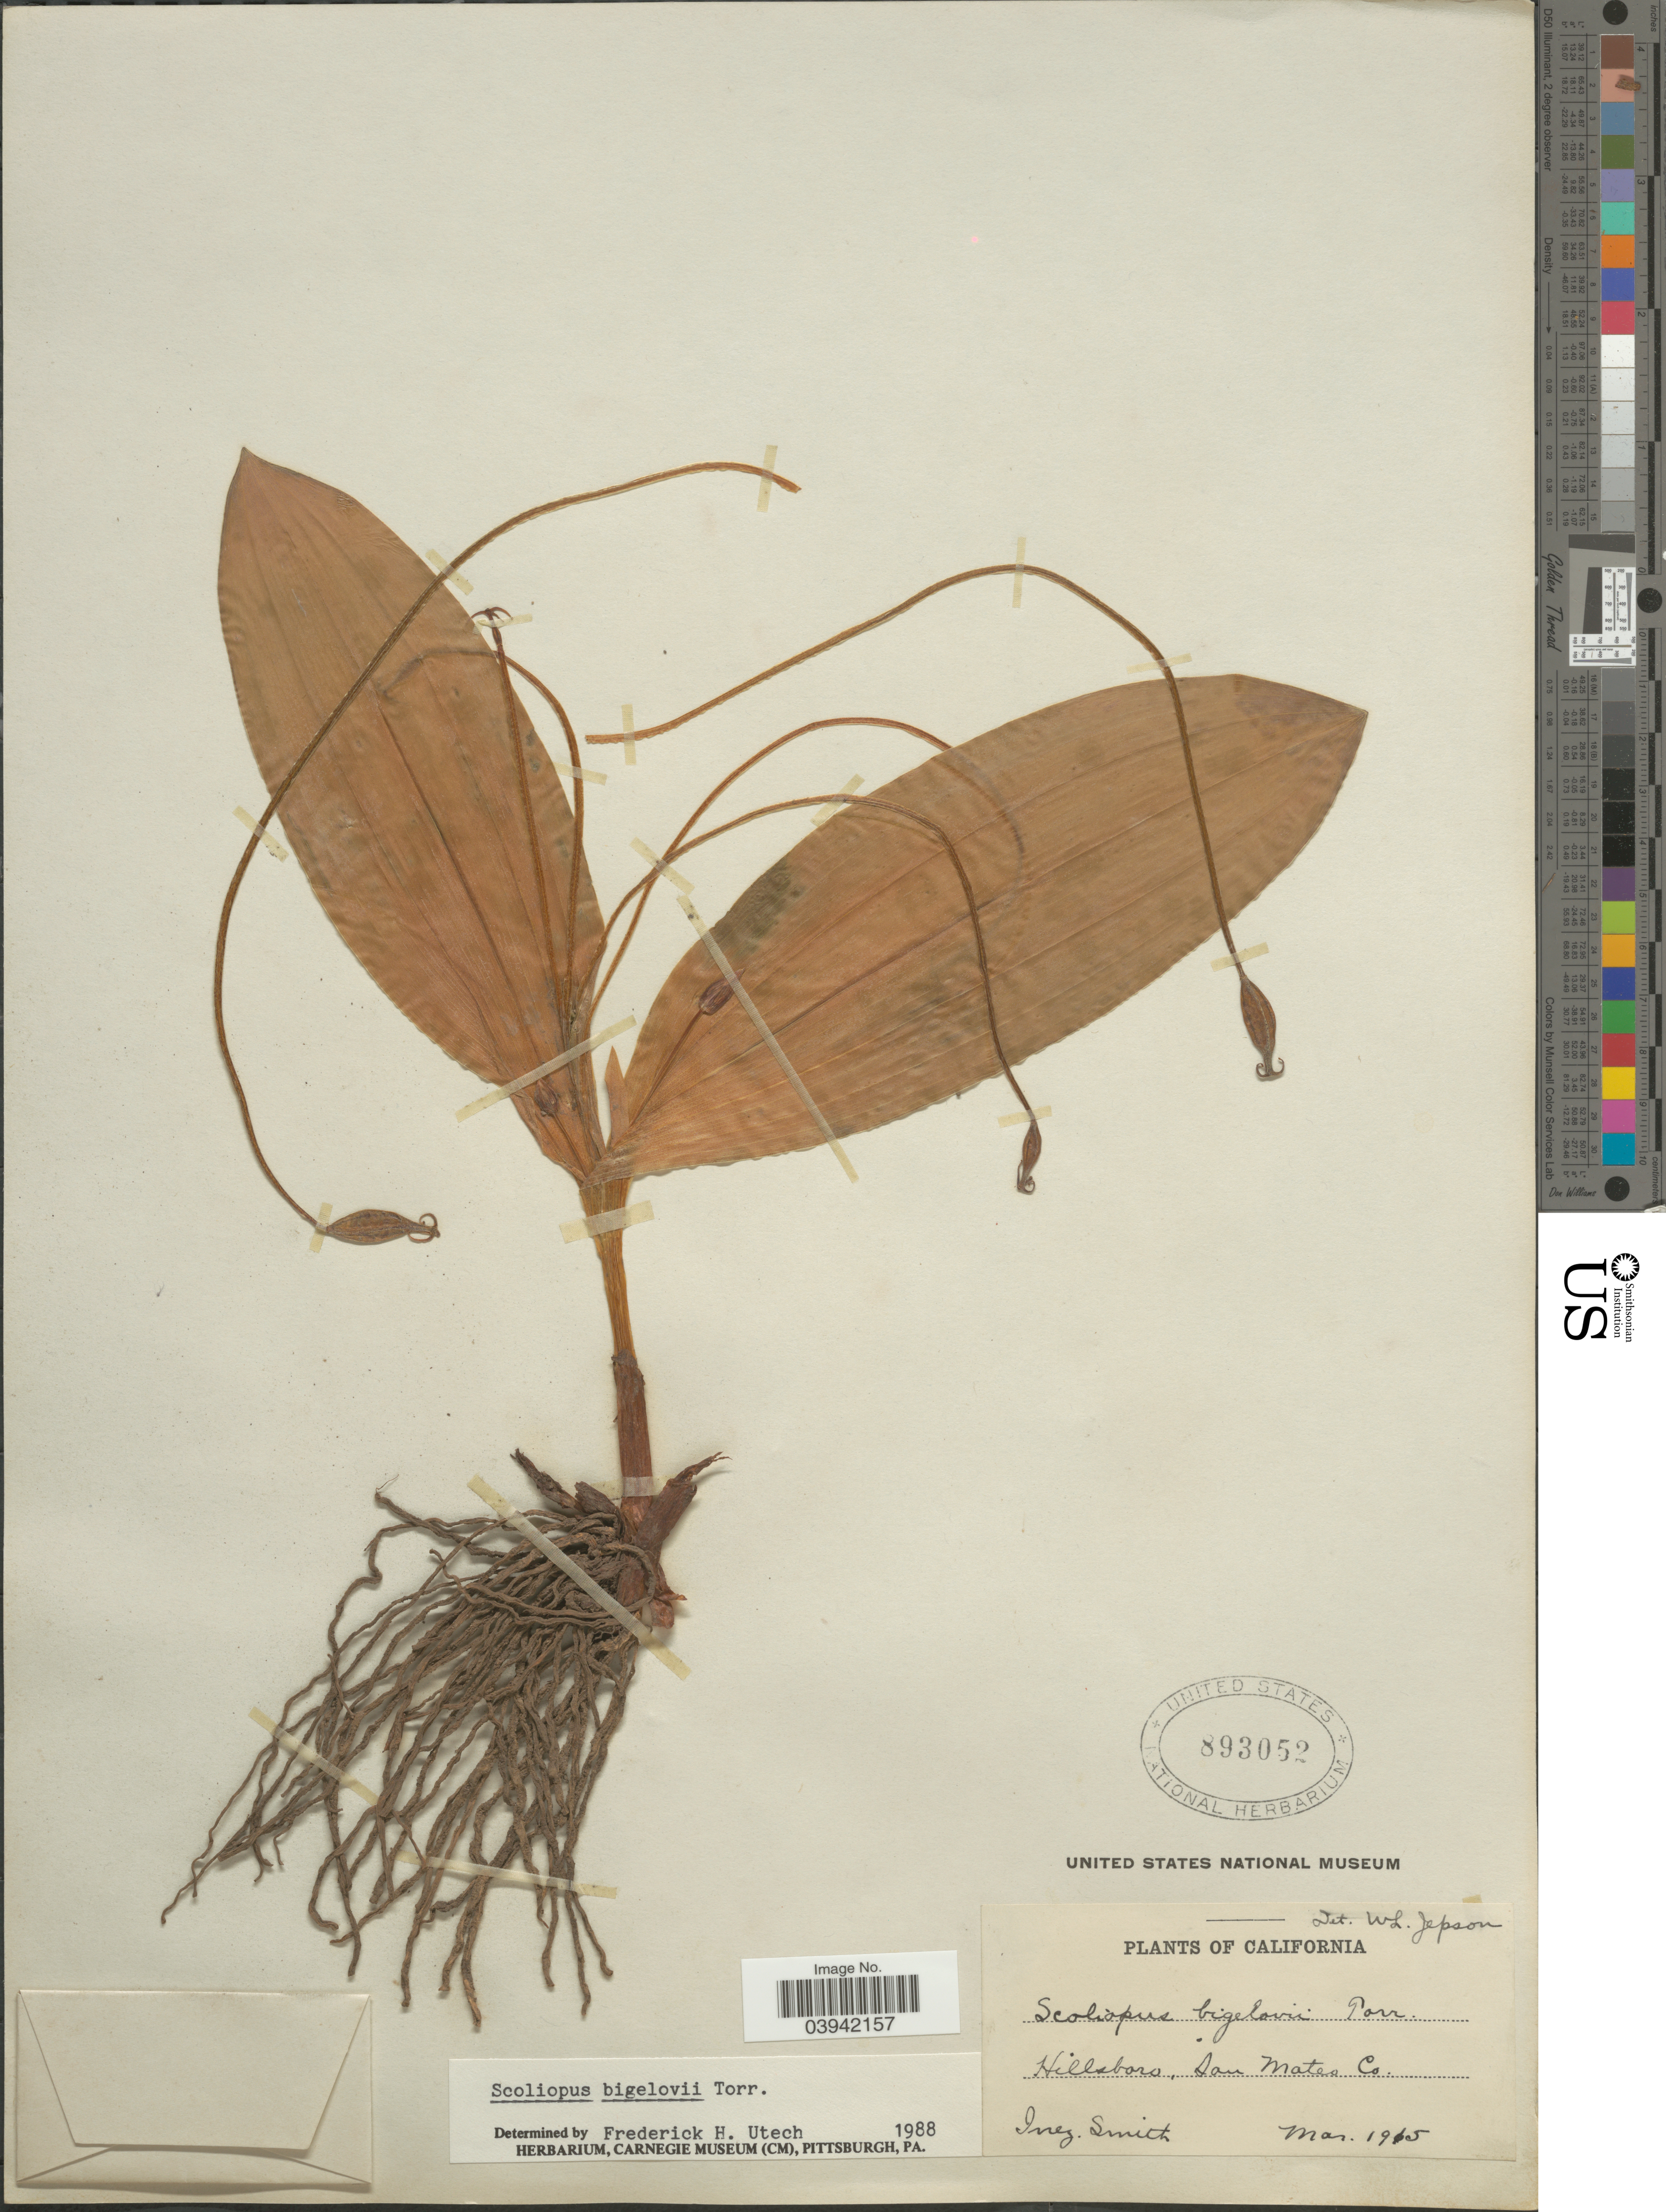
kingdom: Plantae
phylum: Tracheophyta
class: Liliopsida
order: Liliales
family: Liliaceae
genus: Scoliopus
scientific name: Scoliopus bigelovii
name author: Torr.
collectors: I. Smith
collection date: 1915-03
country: United States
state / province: California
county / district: San Mateo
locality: Hillsboro, San Mateo Co.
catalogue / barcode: US 893052